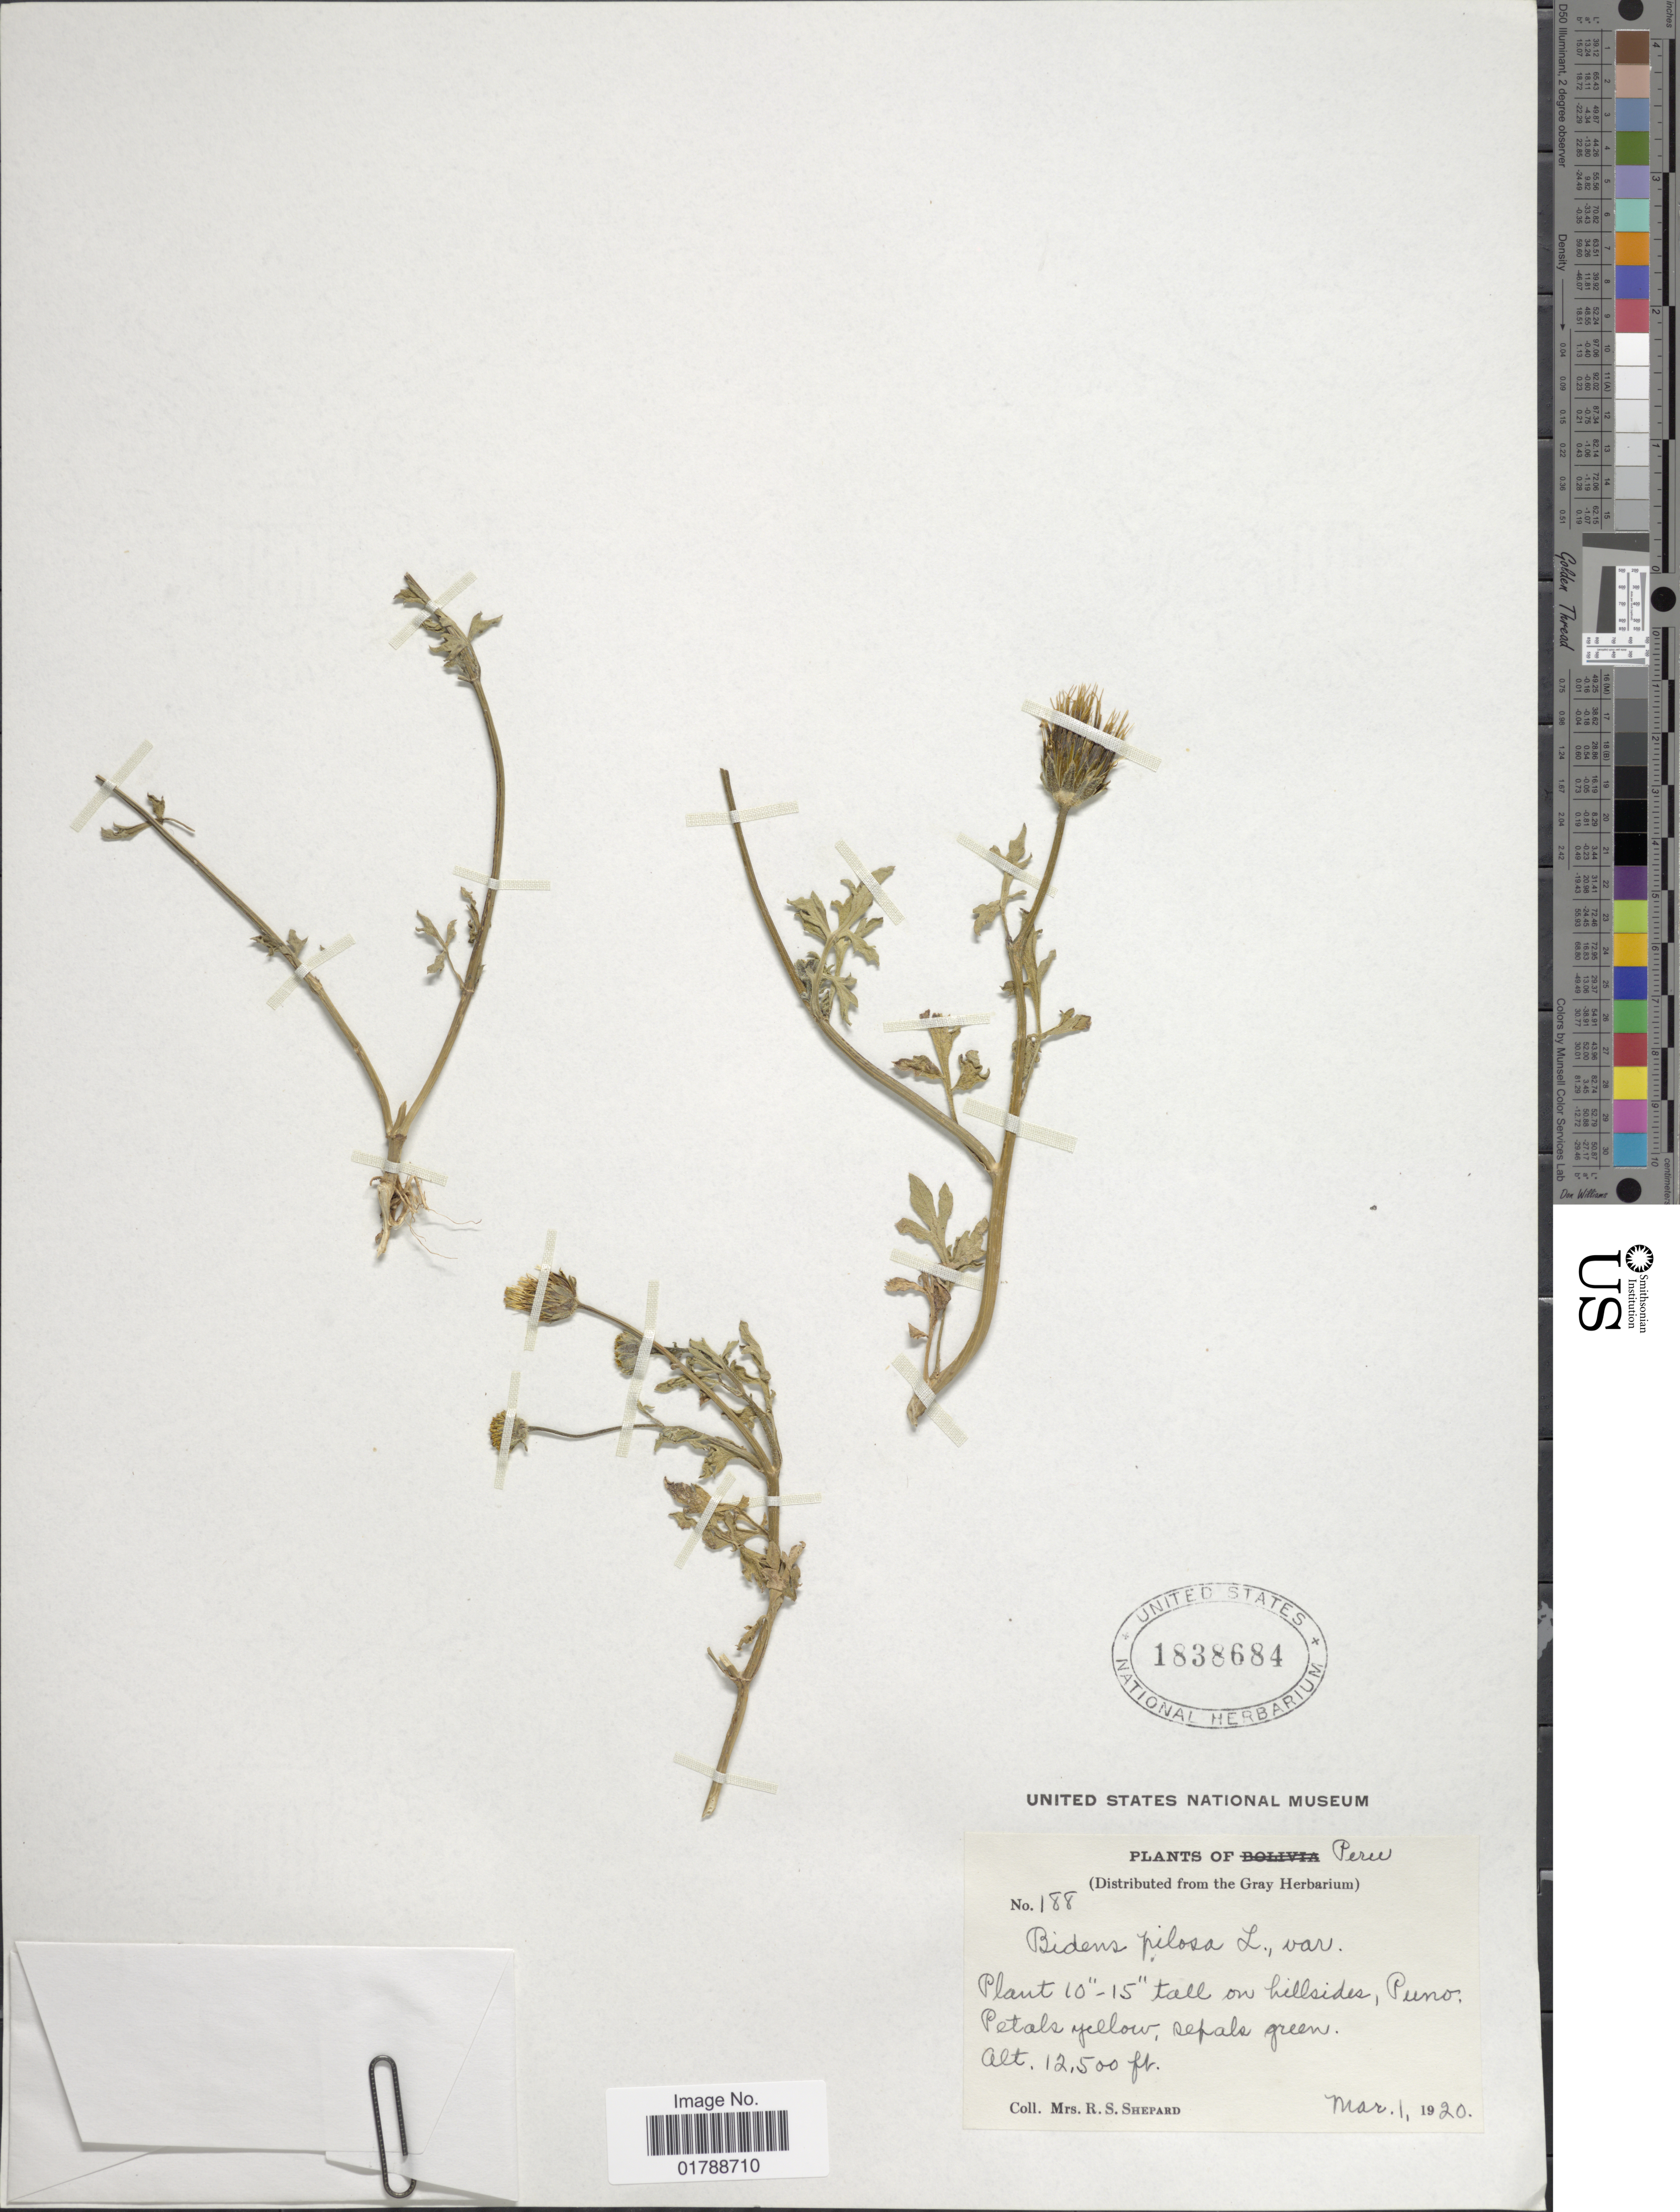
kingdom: Plantae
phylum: Tracheophyta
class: Magnoliopsida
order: Asterales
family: Asteraceae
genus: Bidens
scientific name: Bidens pilosa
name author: L.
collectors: R. Shepard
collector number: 188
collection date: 1920-03-01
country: Peru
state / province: Puno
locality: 1838684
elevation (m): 3810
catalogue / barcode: US 1838684